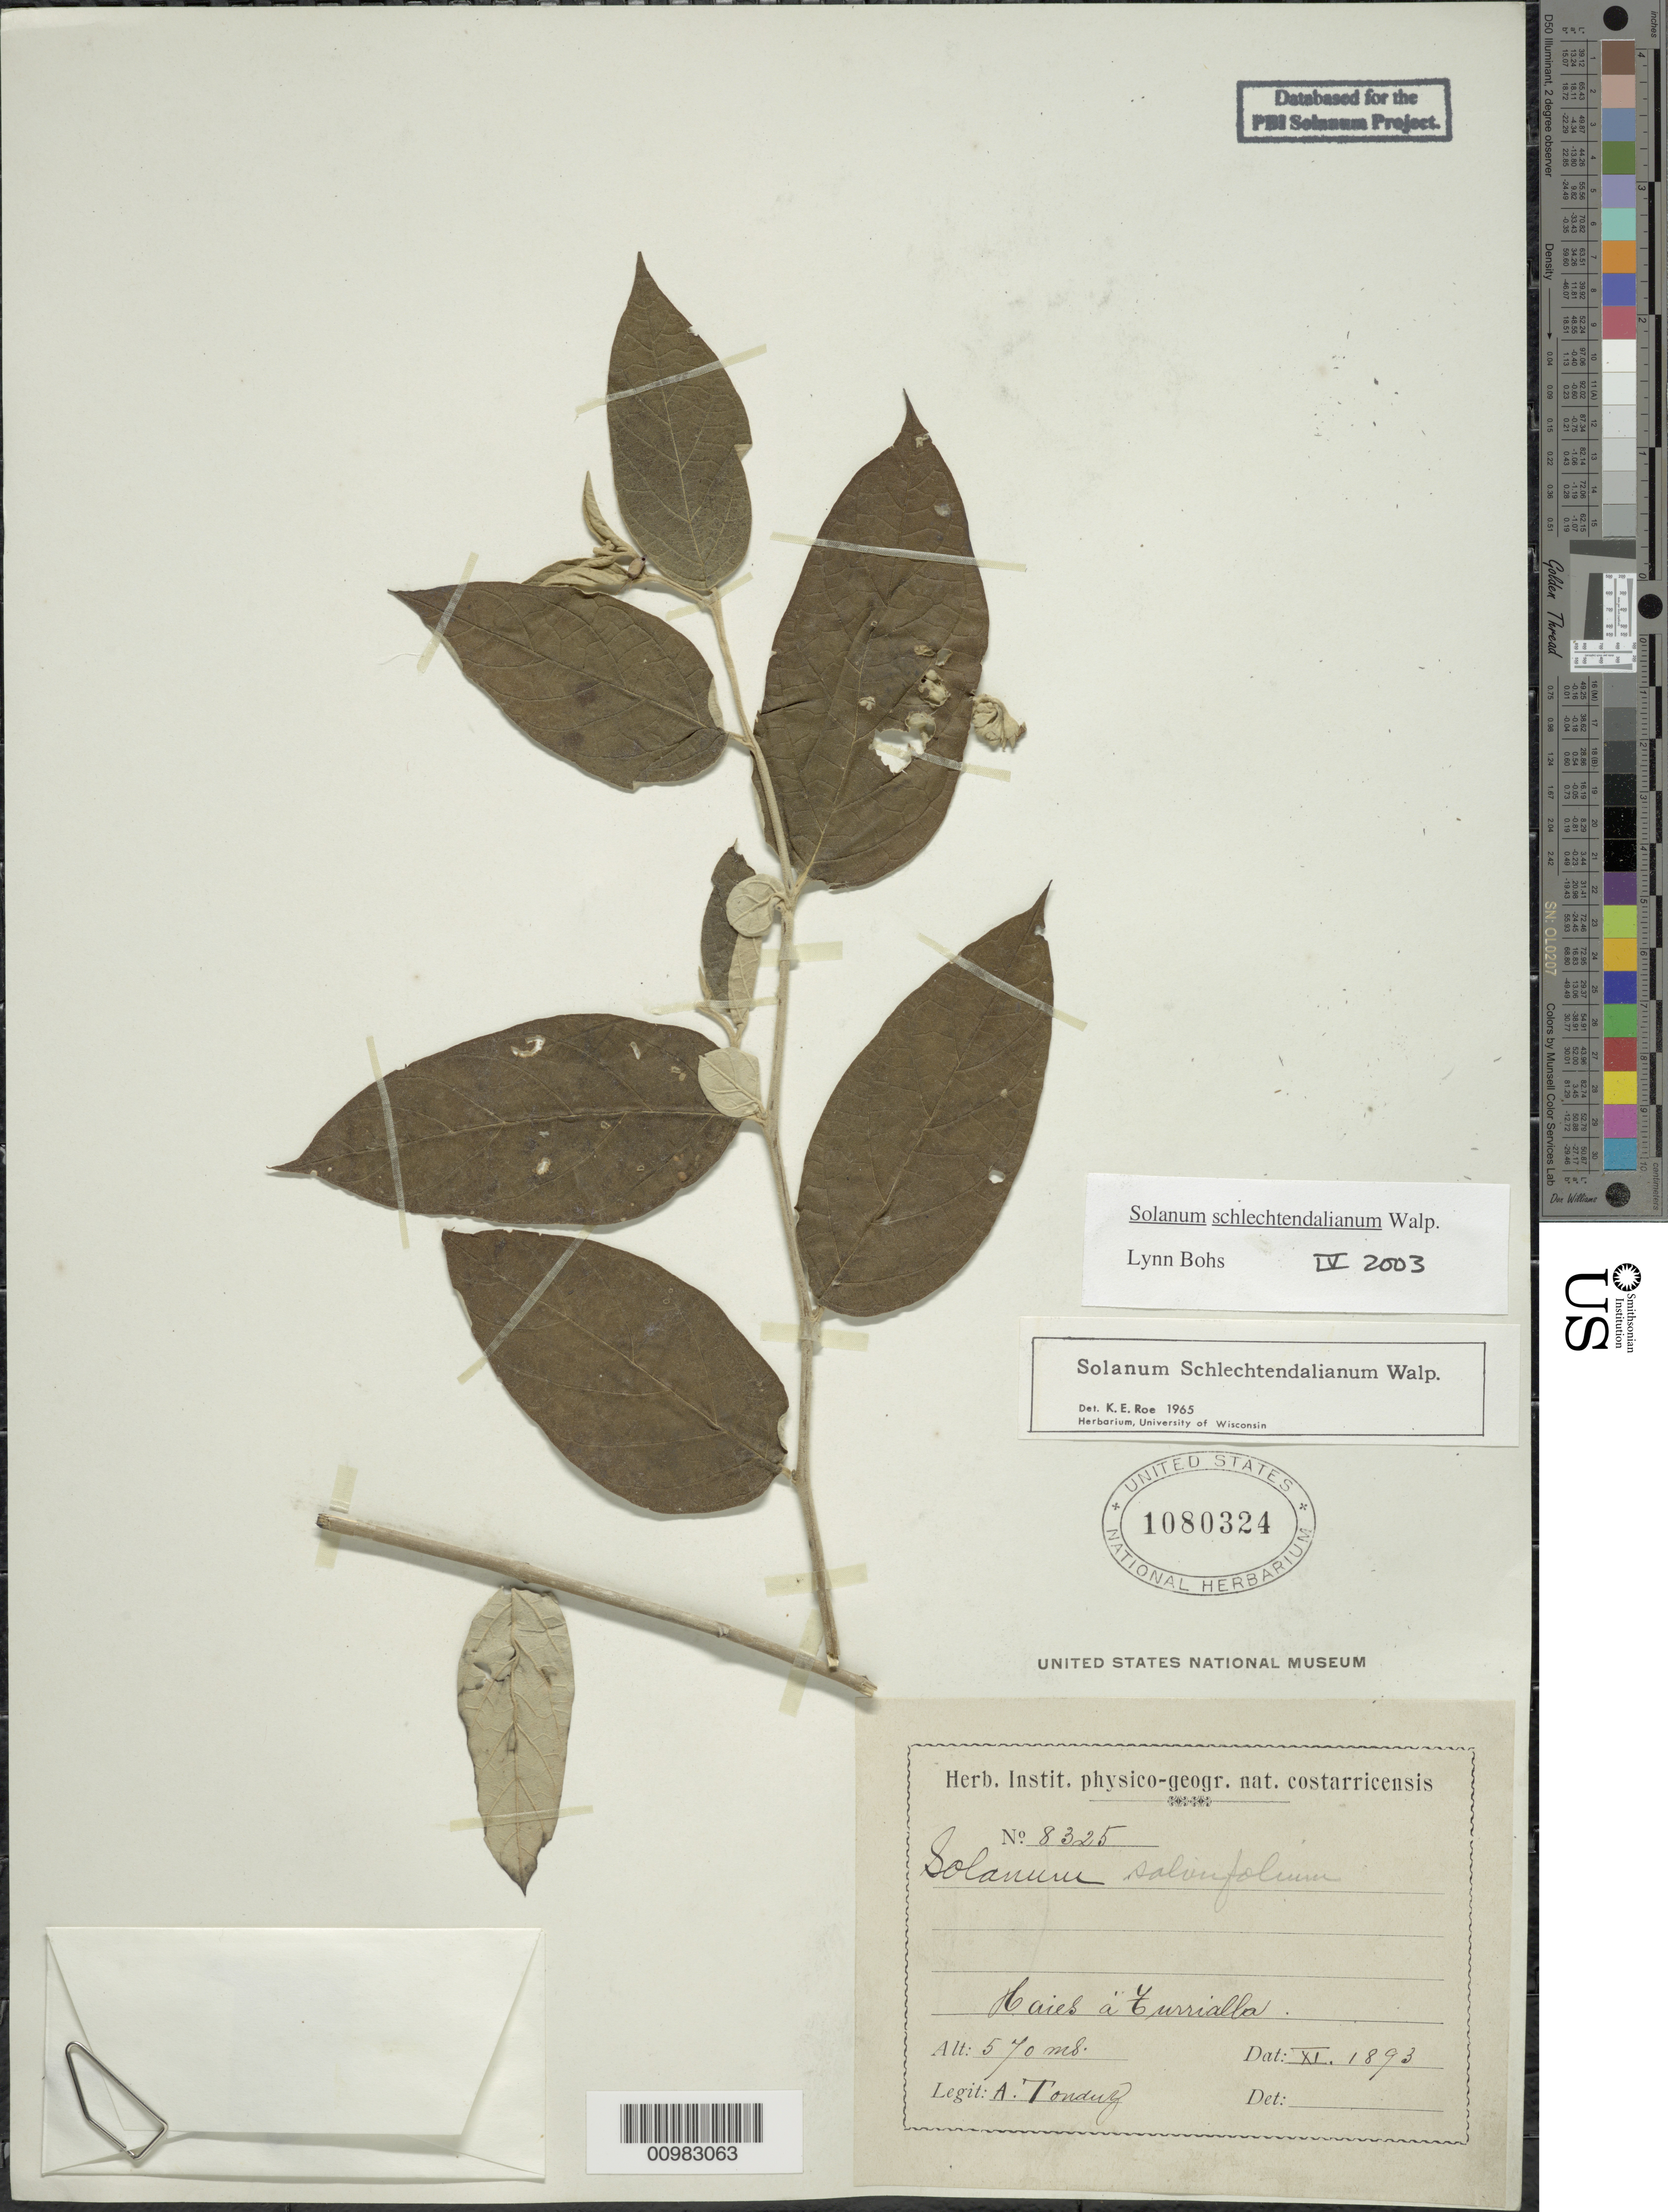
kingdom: Plantae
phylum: Tracheophyta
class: Magnoliopsida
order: Solanales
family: Solanaceae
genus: Solanum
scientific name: Solanum schlechtendalianum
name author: Walp.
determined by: Bohs, L. A.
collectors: A. Tonduz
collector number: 8325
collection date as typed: Nov 1893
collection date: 1893-11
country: Costa Rica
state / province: Cartago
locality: Haies á Turrialba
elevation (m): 570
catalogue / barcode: US 1080324